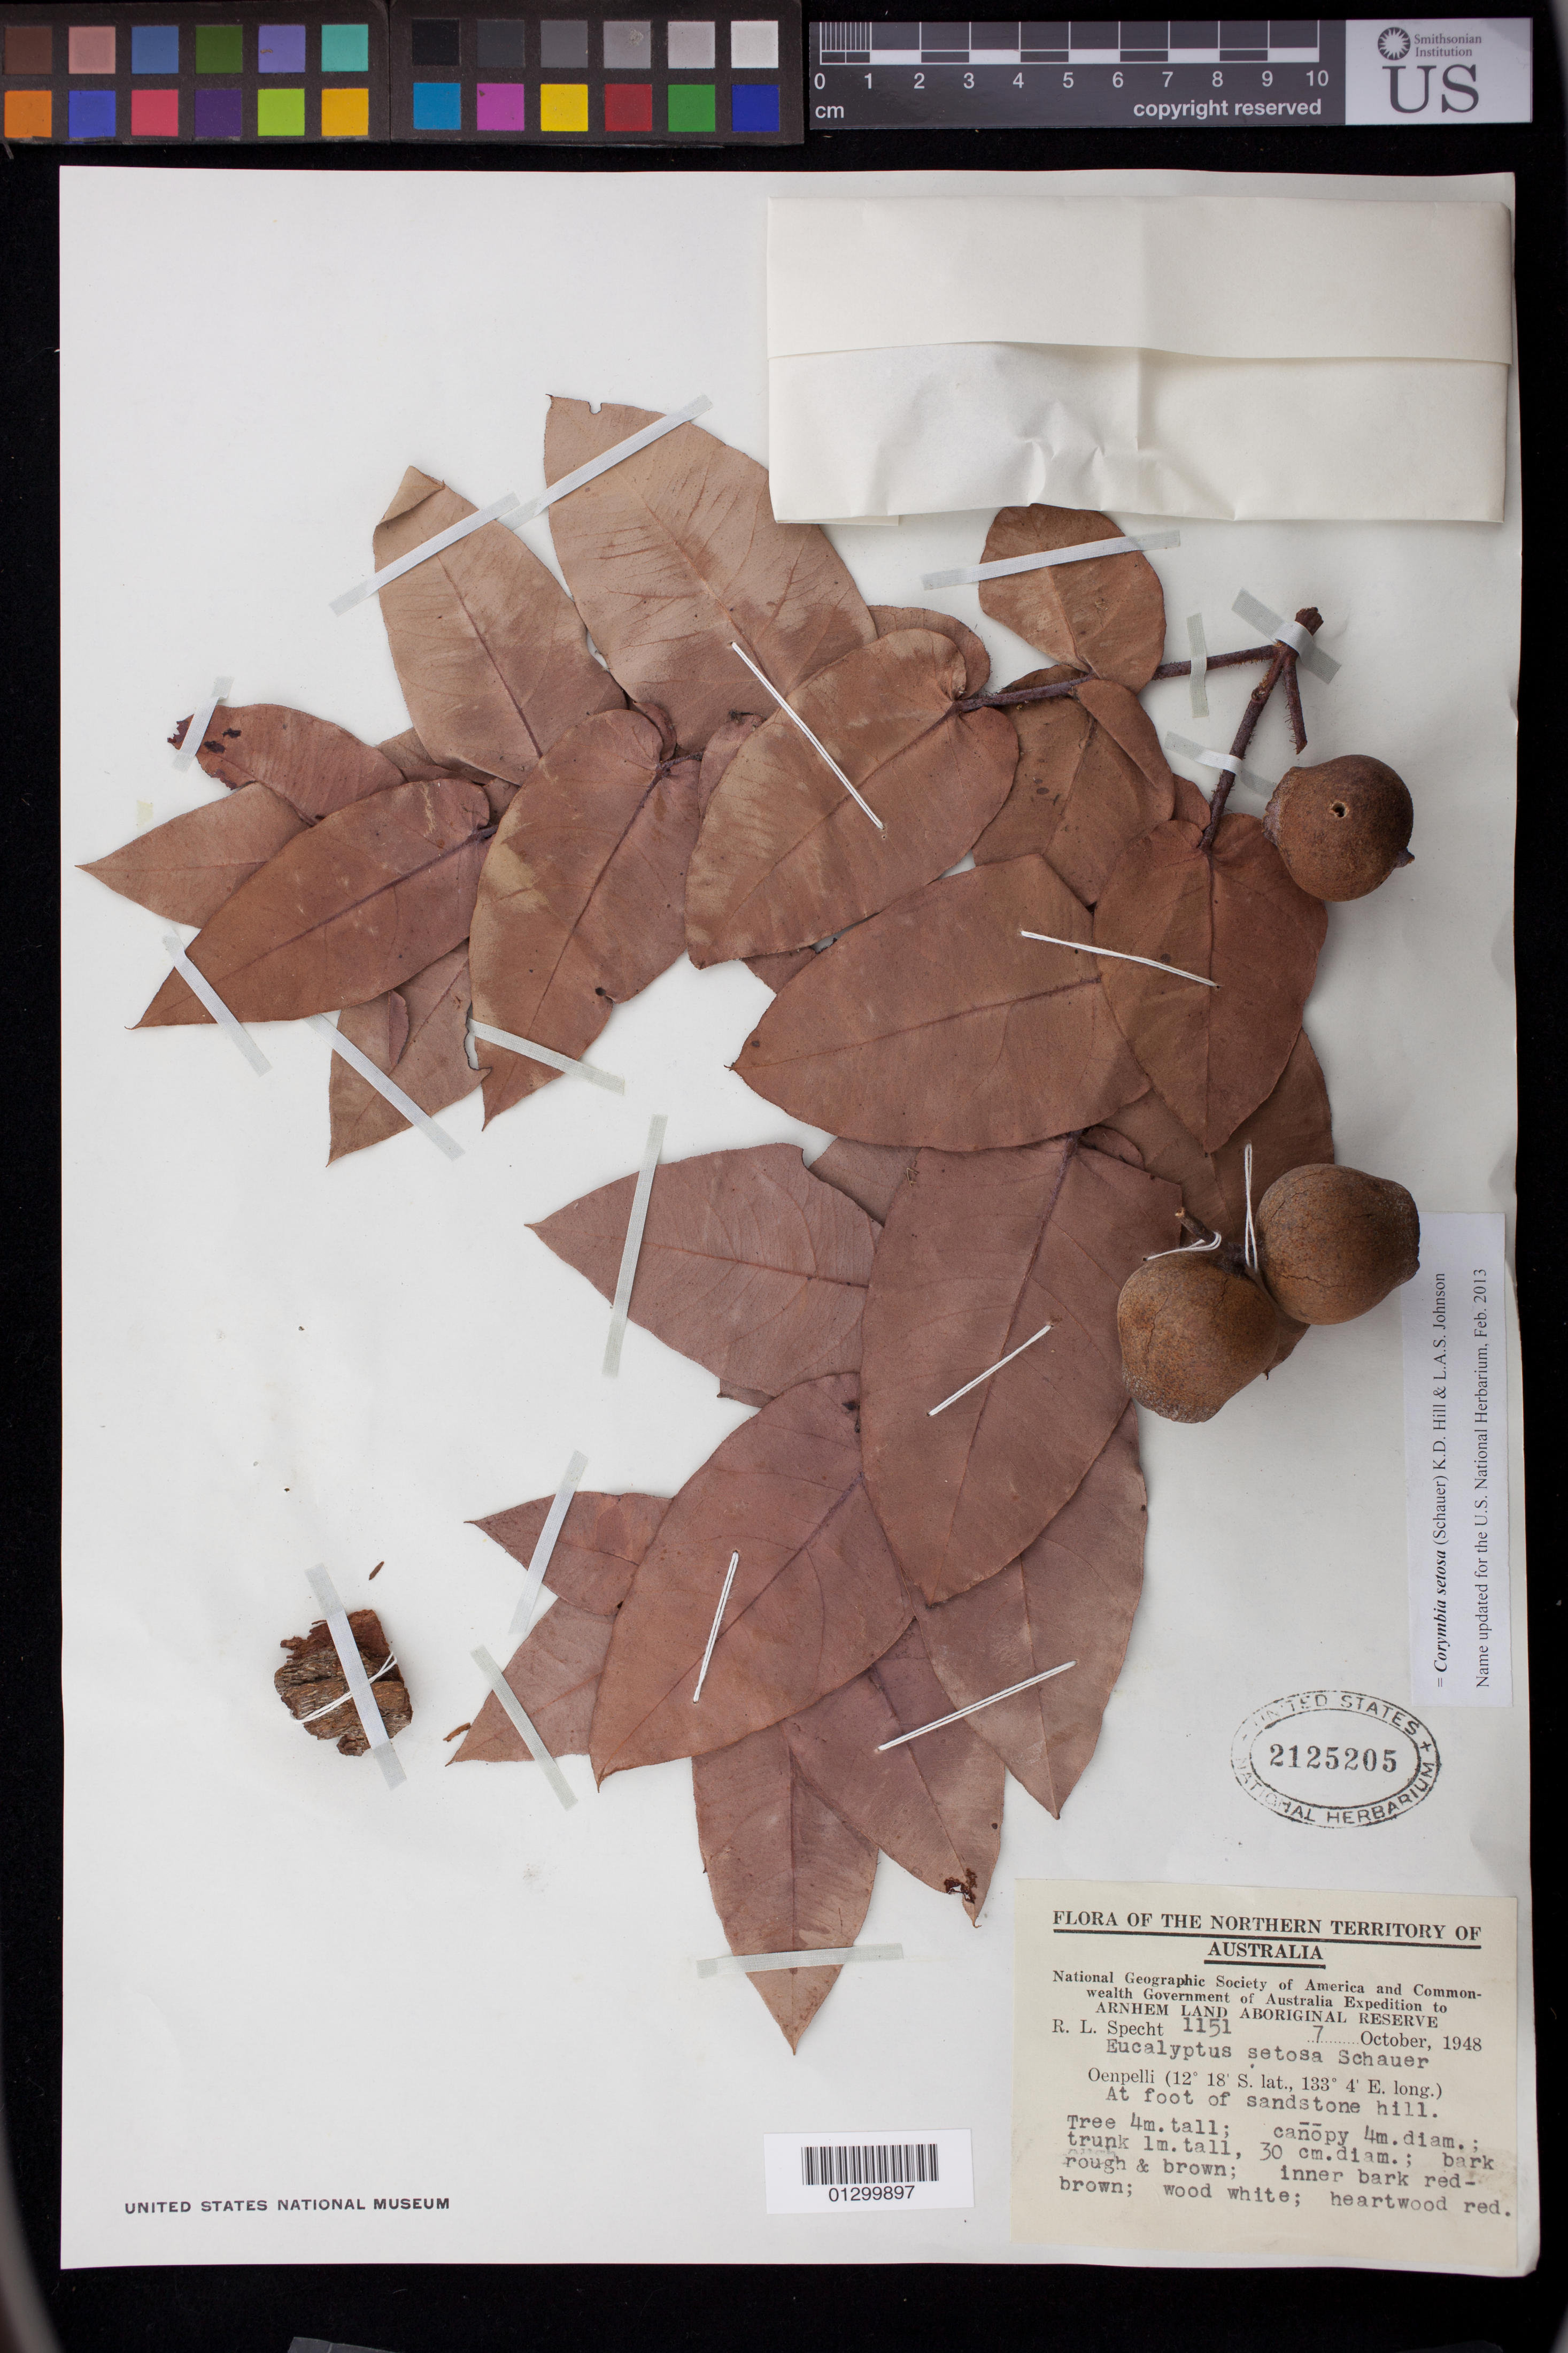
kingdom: Plantae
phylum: Tracheophyta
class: Magnoliopsida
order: Myrtales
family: Myrtaceae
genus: Corymbia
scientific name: Corymbia setosa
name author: (Schauer) K.D. Hill & L.A.S. Johnson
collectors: R. L. Specht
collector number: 1151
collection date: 1948-10-07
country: Australia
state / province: Northern Territory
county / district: West Arnhem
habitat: At foot of sandstone hill.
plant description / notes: Tree 4 m. tall; canopy 4 m. diam.; trunk 1 m. tall, 30 cm. diam; bark rough and brown; inner bark red-brown; wood white; heartwood red.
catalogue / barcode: US 2125205